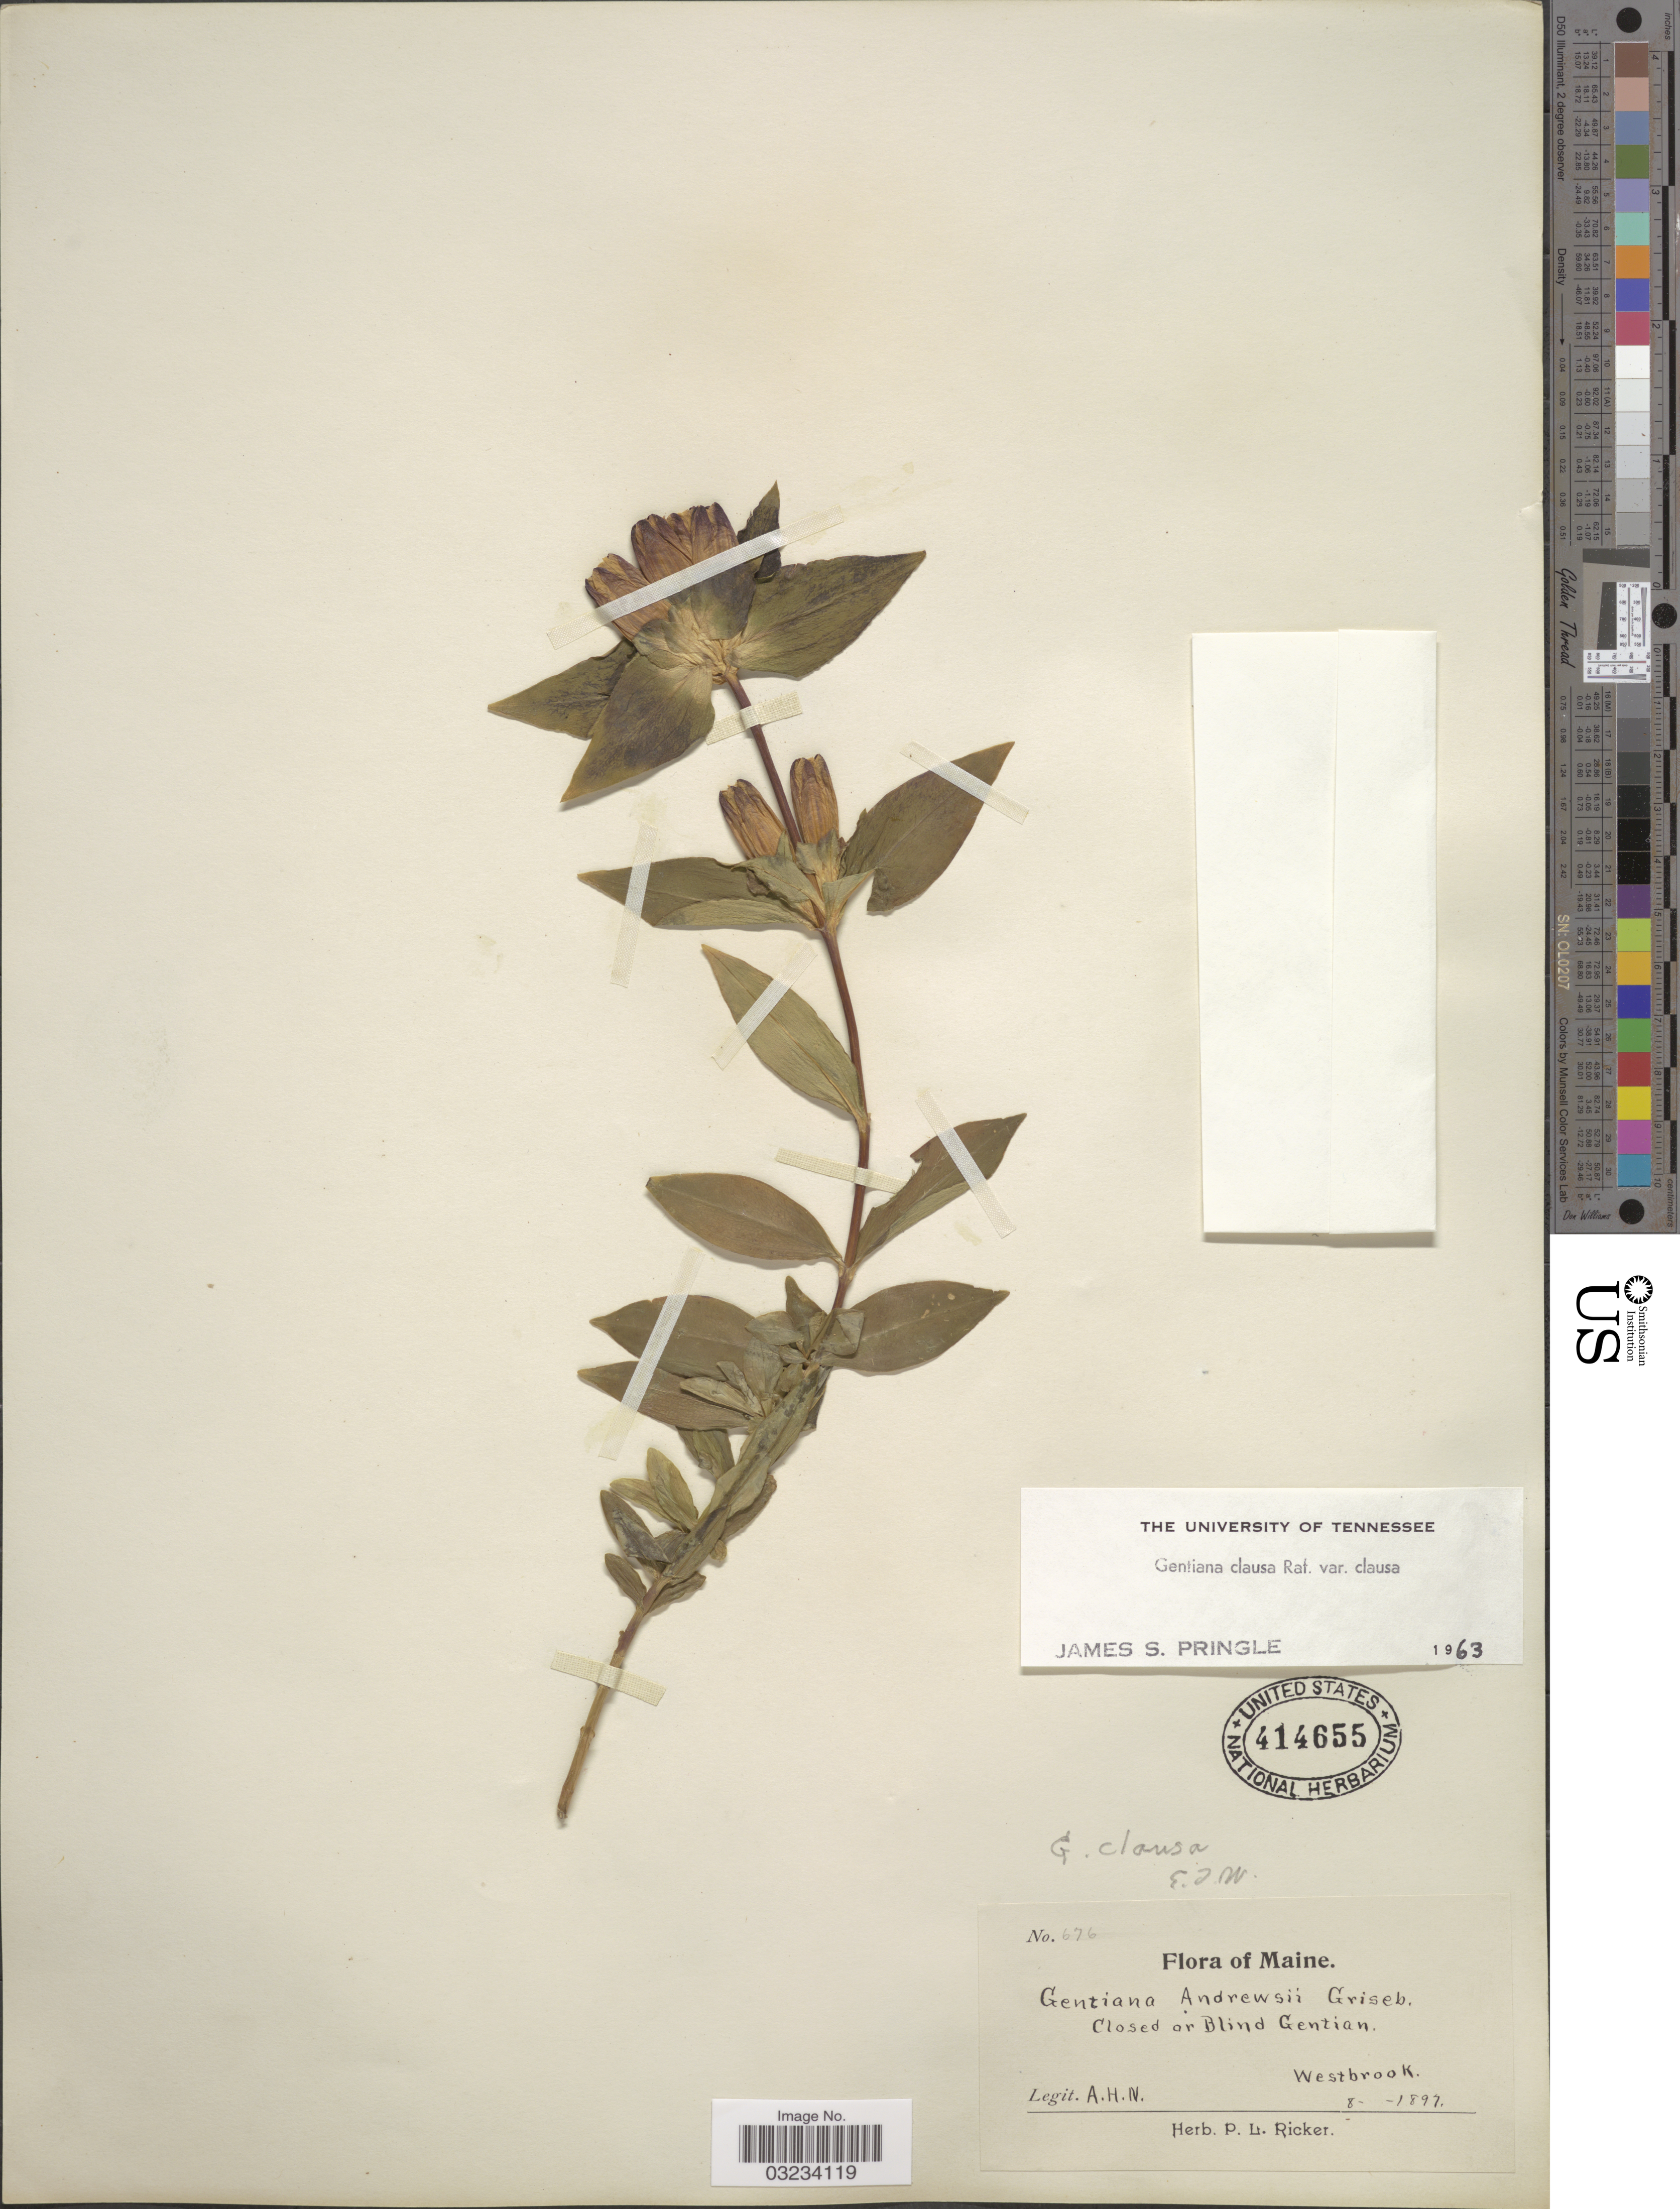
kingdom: Plantae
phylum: Tracheophyta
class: Magnoliopsida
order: Gentianales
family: Gentianaceae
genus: Gentiana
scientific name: Gentiana clausa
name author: Raf.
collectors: A. H. N.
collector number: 676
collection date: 1897-08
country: United States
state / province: Maine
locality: Westbrook.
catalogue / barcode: US 414655